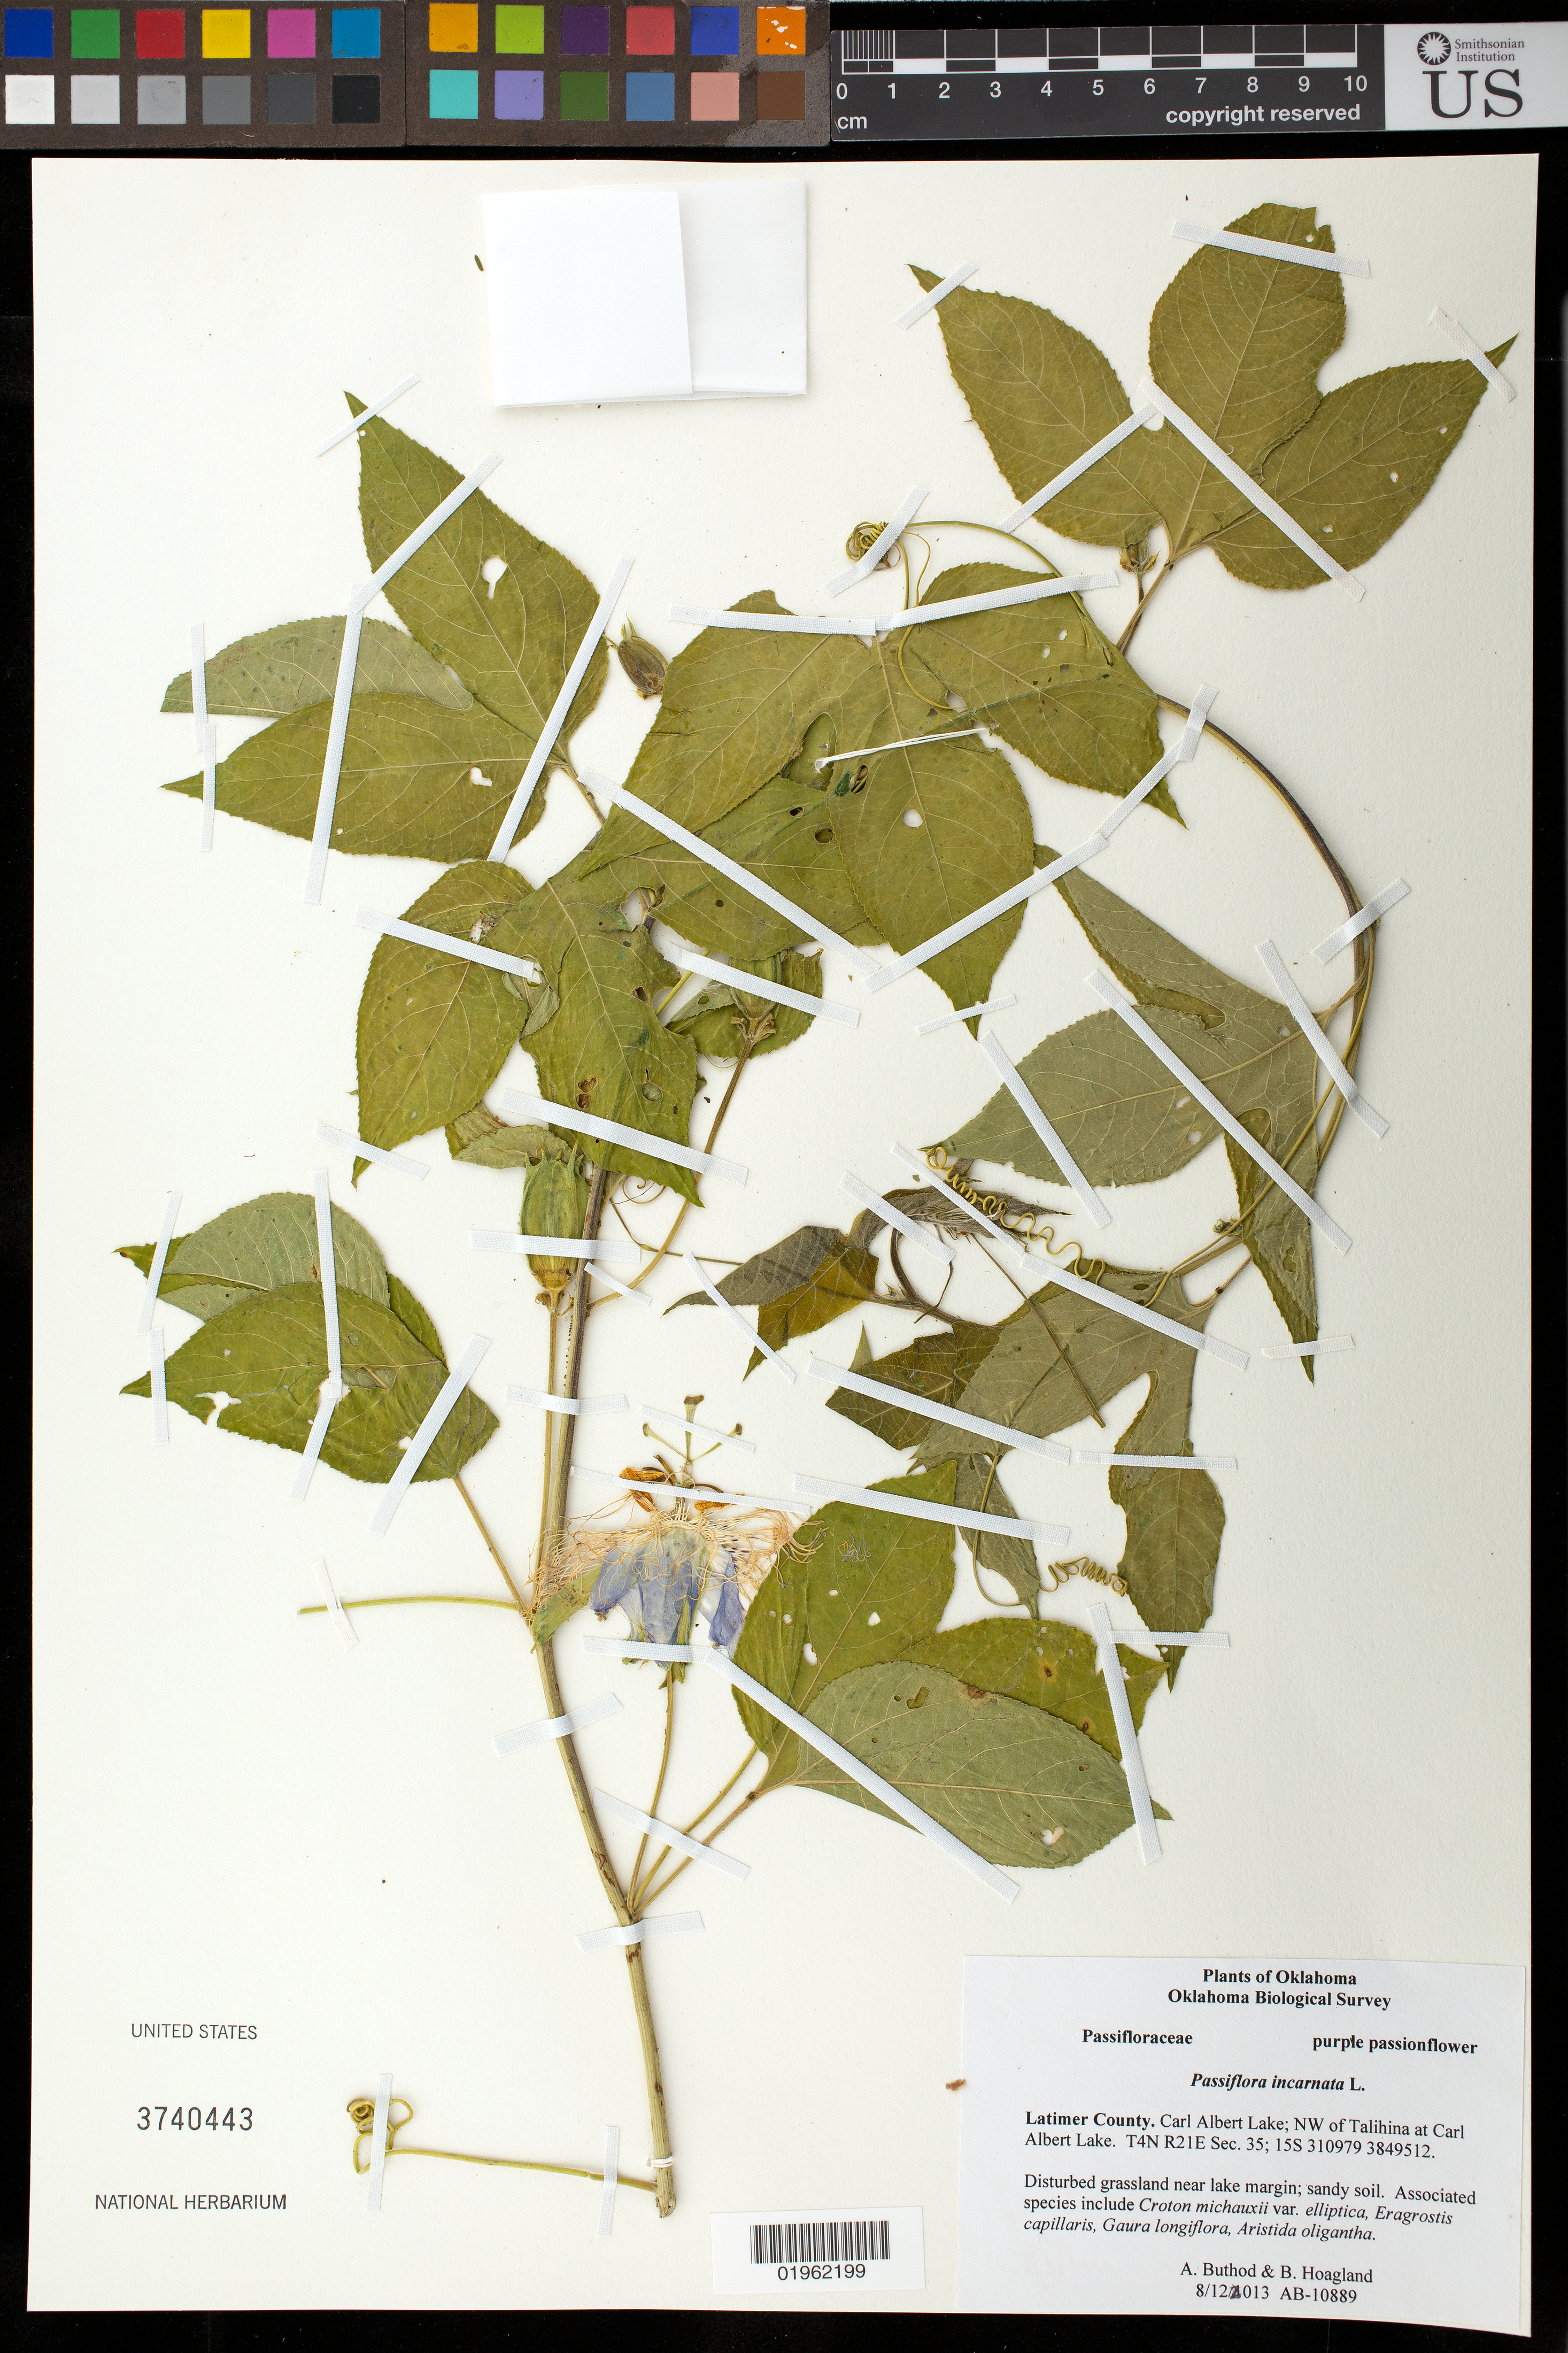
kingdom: Plantae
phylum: Tracheophyta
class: Magnoliopsida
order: Malpighiales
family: Passifloraceae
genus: Passiflora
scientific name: Passiflora incarnata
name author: L.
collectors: A. Buthod & B. Hoagland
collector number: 10889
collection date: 2013-08-12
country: United States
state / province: Oklahoma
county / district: Latimer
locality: Talihina, 2.5 mi. NW of Talihina at Lake Talihina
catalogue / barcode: US 3740443